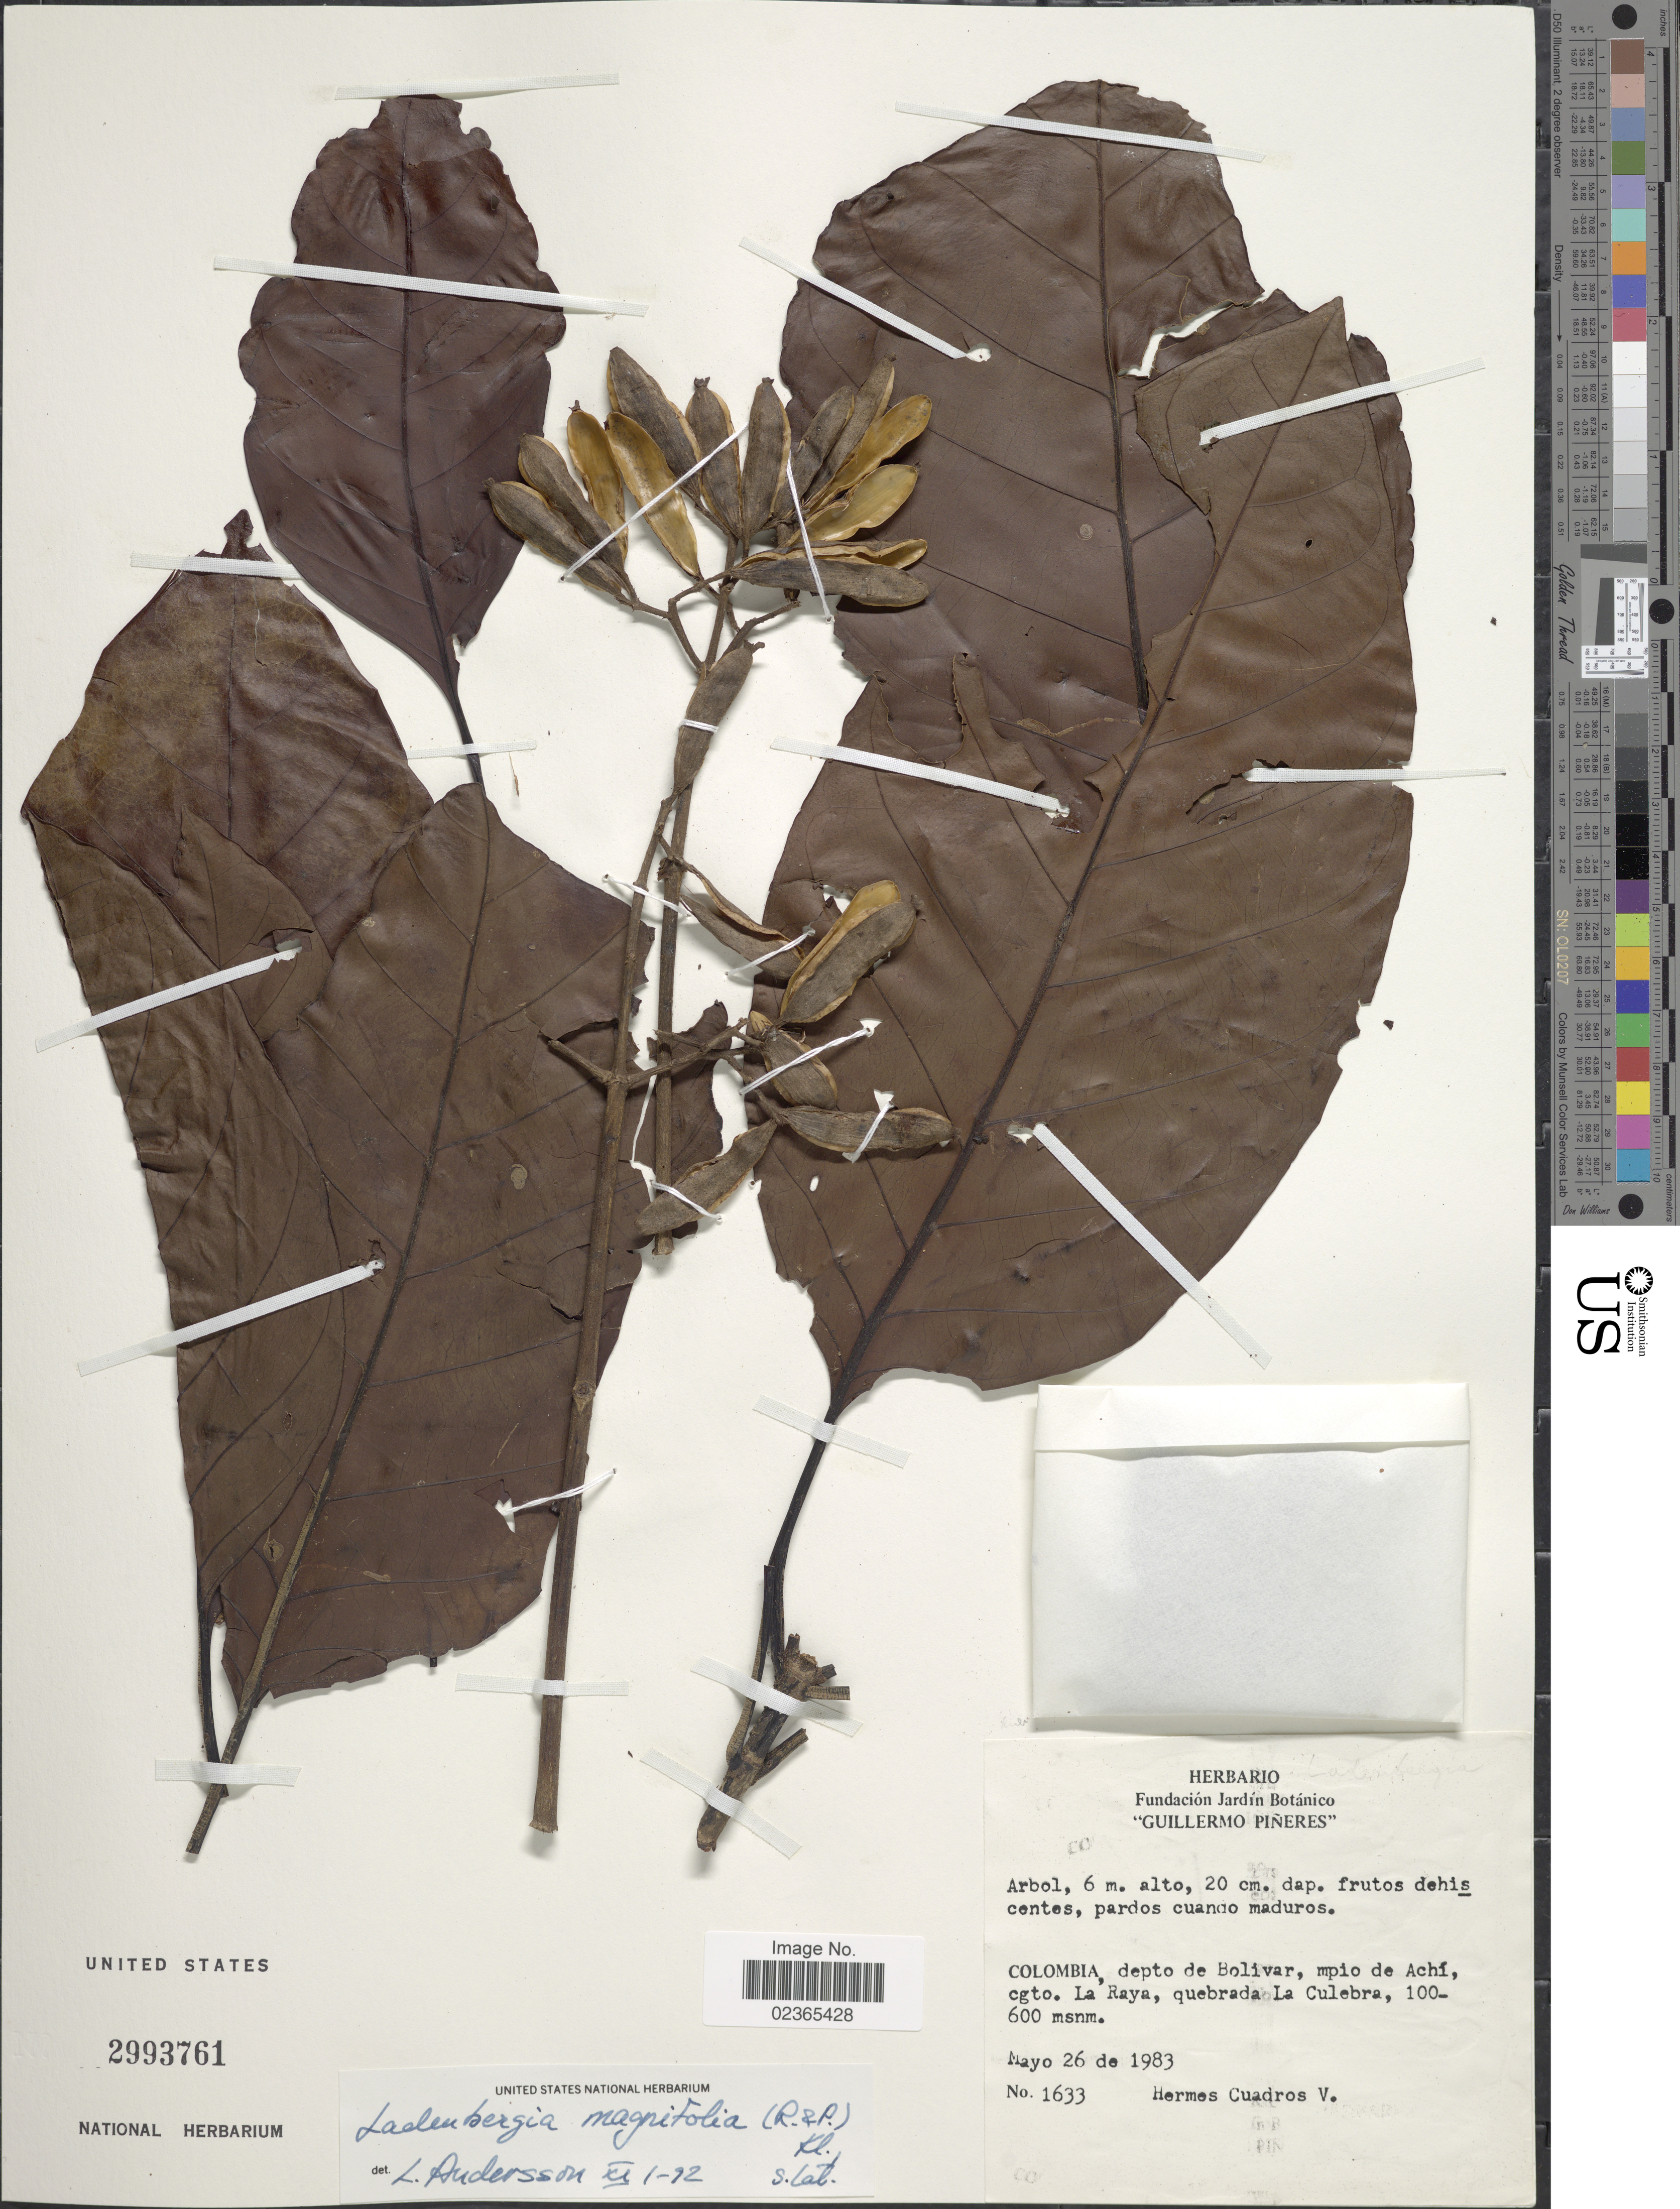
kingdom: Plantae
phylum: Tracheophyta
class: Magnoliopsida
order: Gentianales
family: Rubiaceae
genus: Ladenbergia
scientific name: Ladenbergia oblongifolia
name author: (Mutis) L. Andersson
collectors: H. Cuadros V.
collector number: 1633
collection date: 1983-05-26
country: Colombia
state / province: Bolívar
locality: Mpio de Achi, cgto. La Raya, quebrada La Culebra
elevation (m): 100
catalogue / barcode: US 2993761